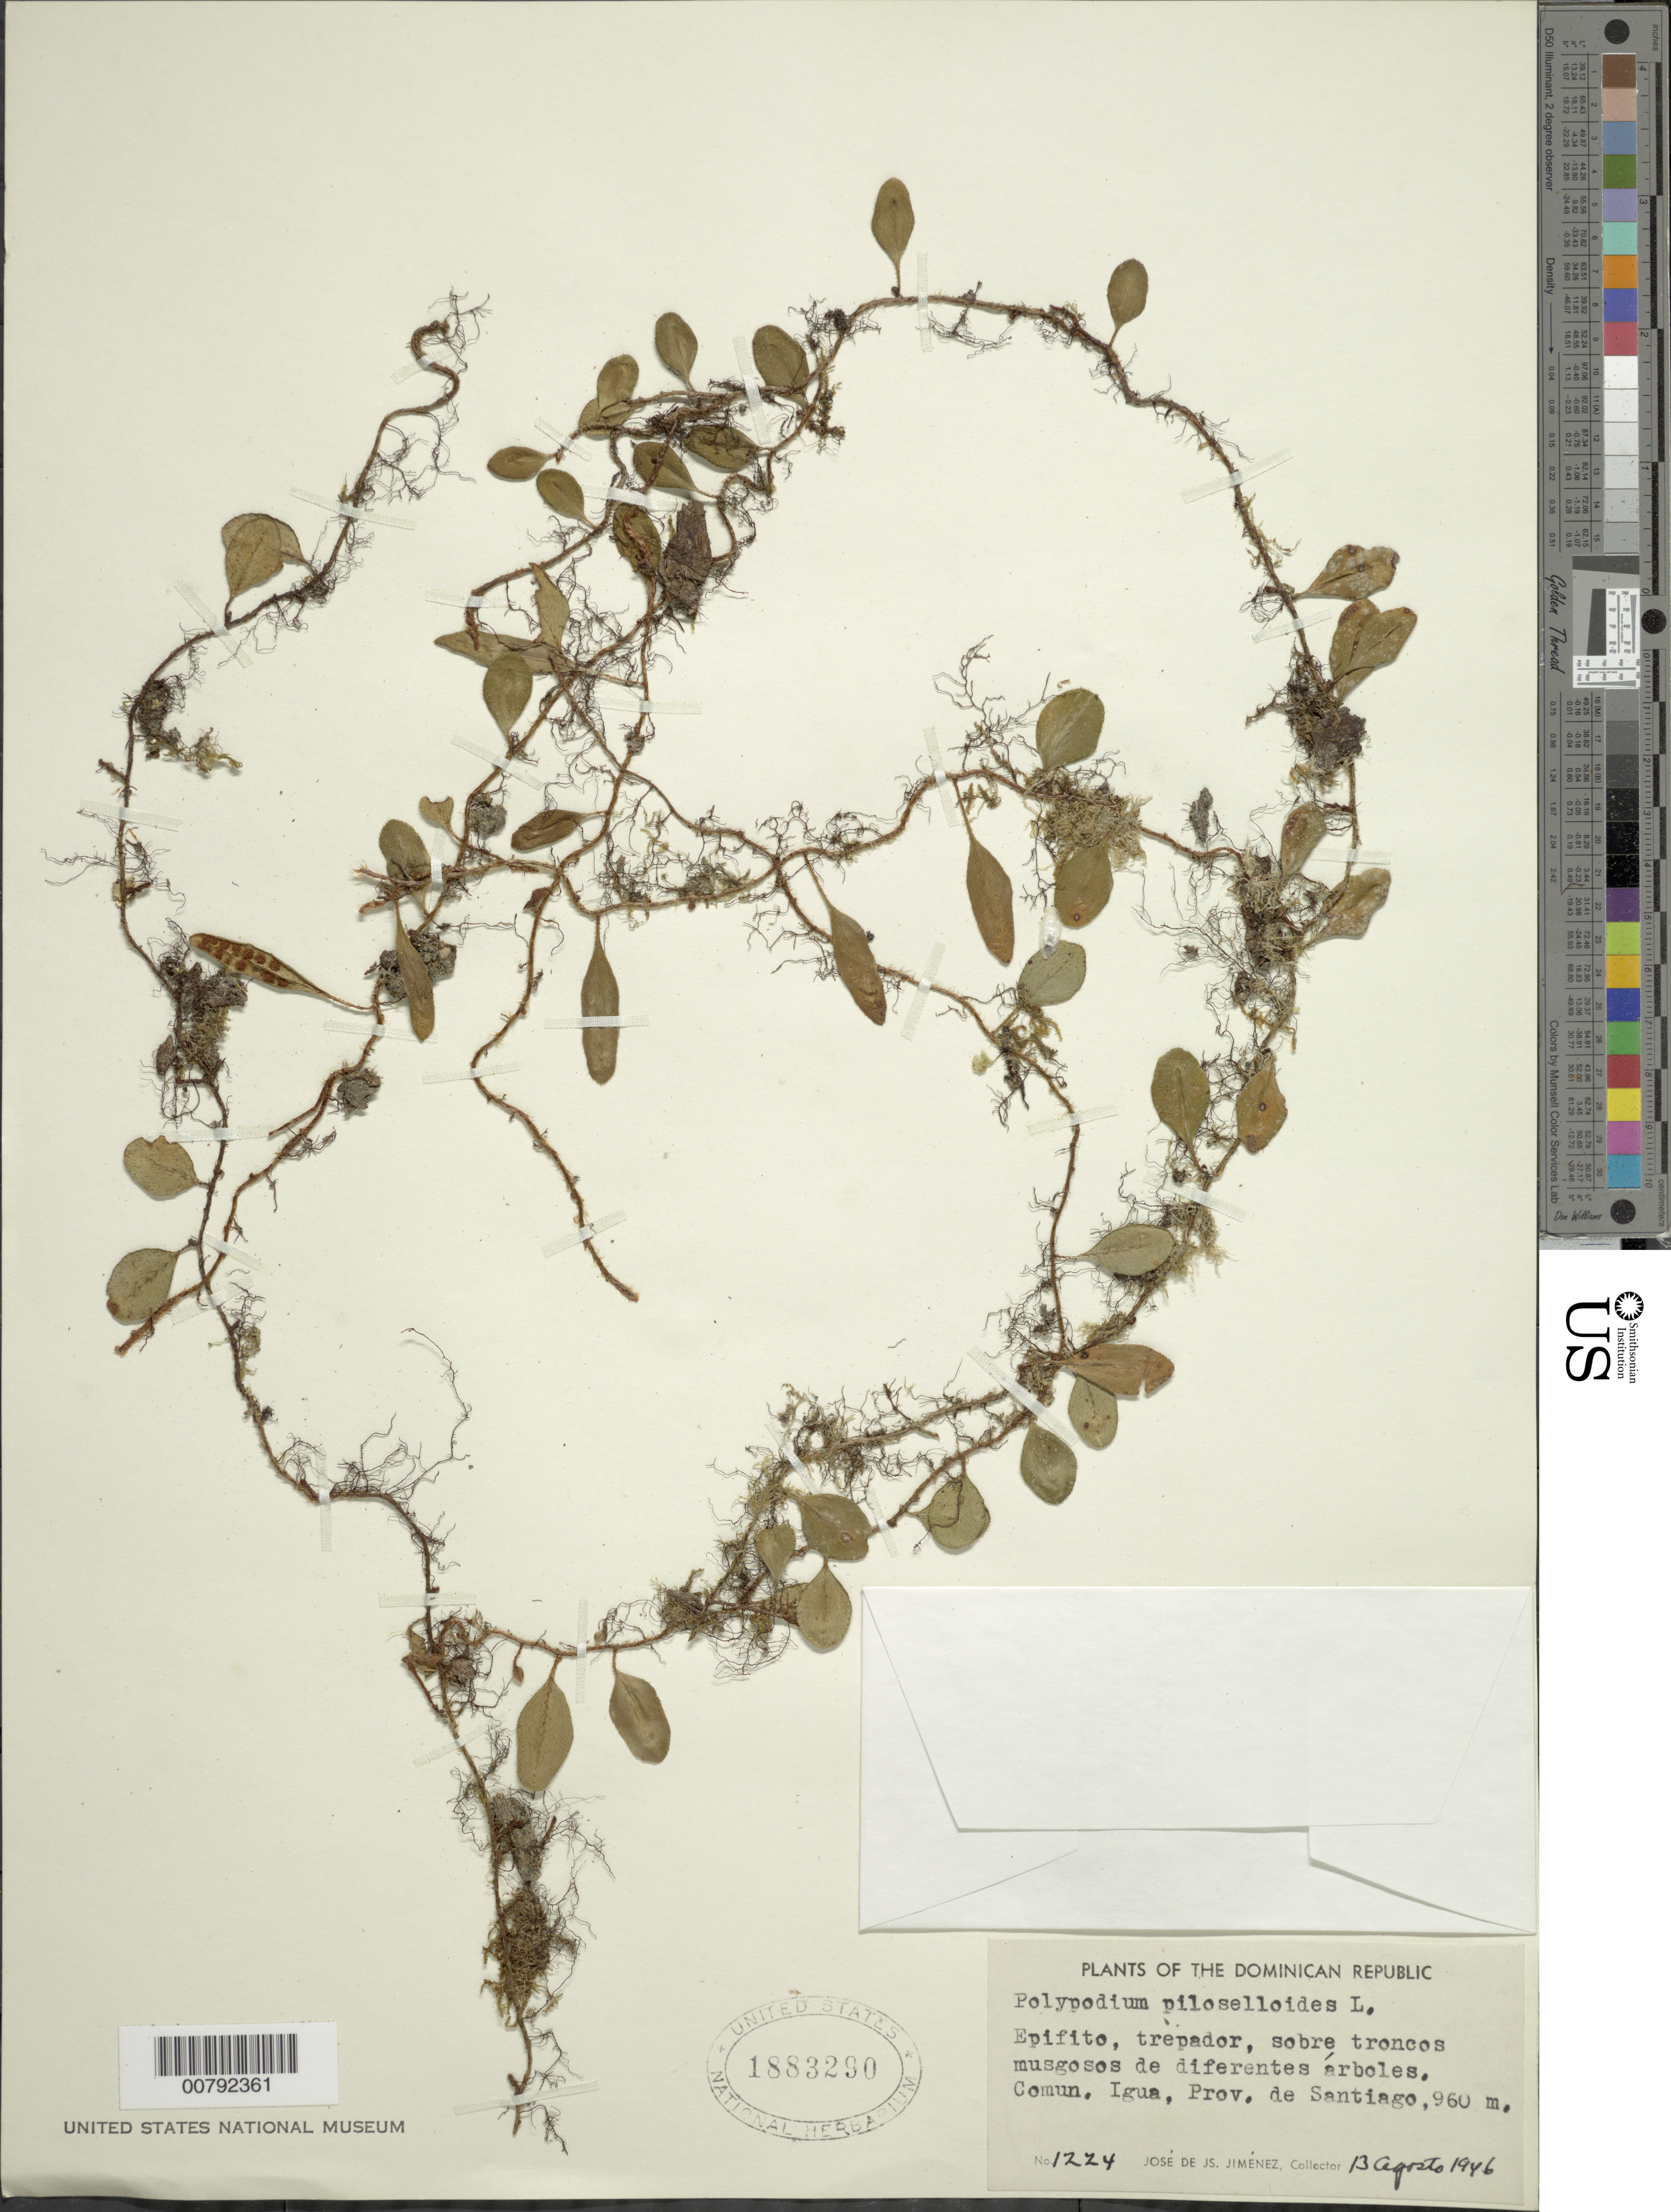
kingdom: Plantae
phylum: Tracheophyta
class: Polypodiopsida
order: Polypodiales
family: Polypodiaceae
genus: Microgramma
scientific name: Microgramma piloselloides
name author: (L.) Copel.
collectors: J. J. Jiménez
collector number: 1224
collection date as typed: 13 Aug 1946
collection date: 1946-08-13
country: Dominican Republic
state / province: Santiago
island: Hispaniola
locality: Comun. Igua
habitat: Sobre troncos musgosos de diferentes arboles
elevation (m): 960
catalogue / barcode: US 1883290